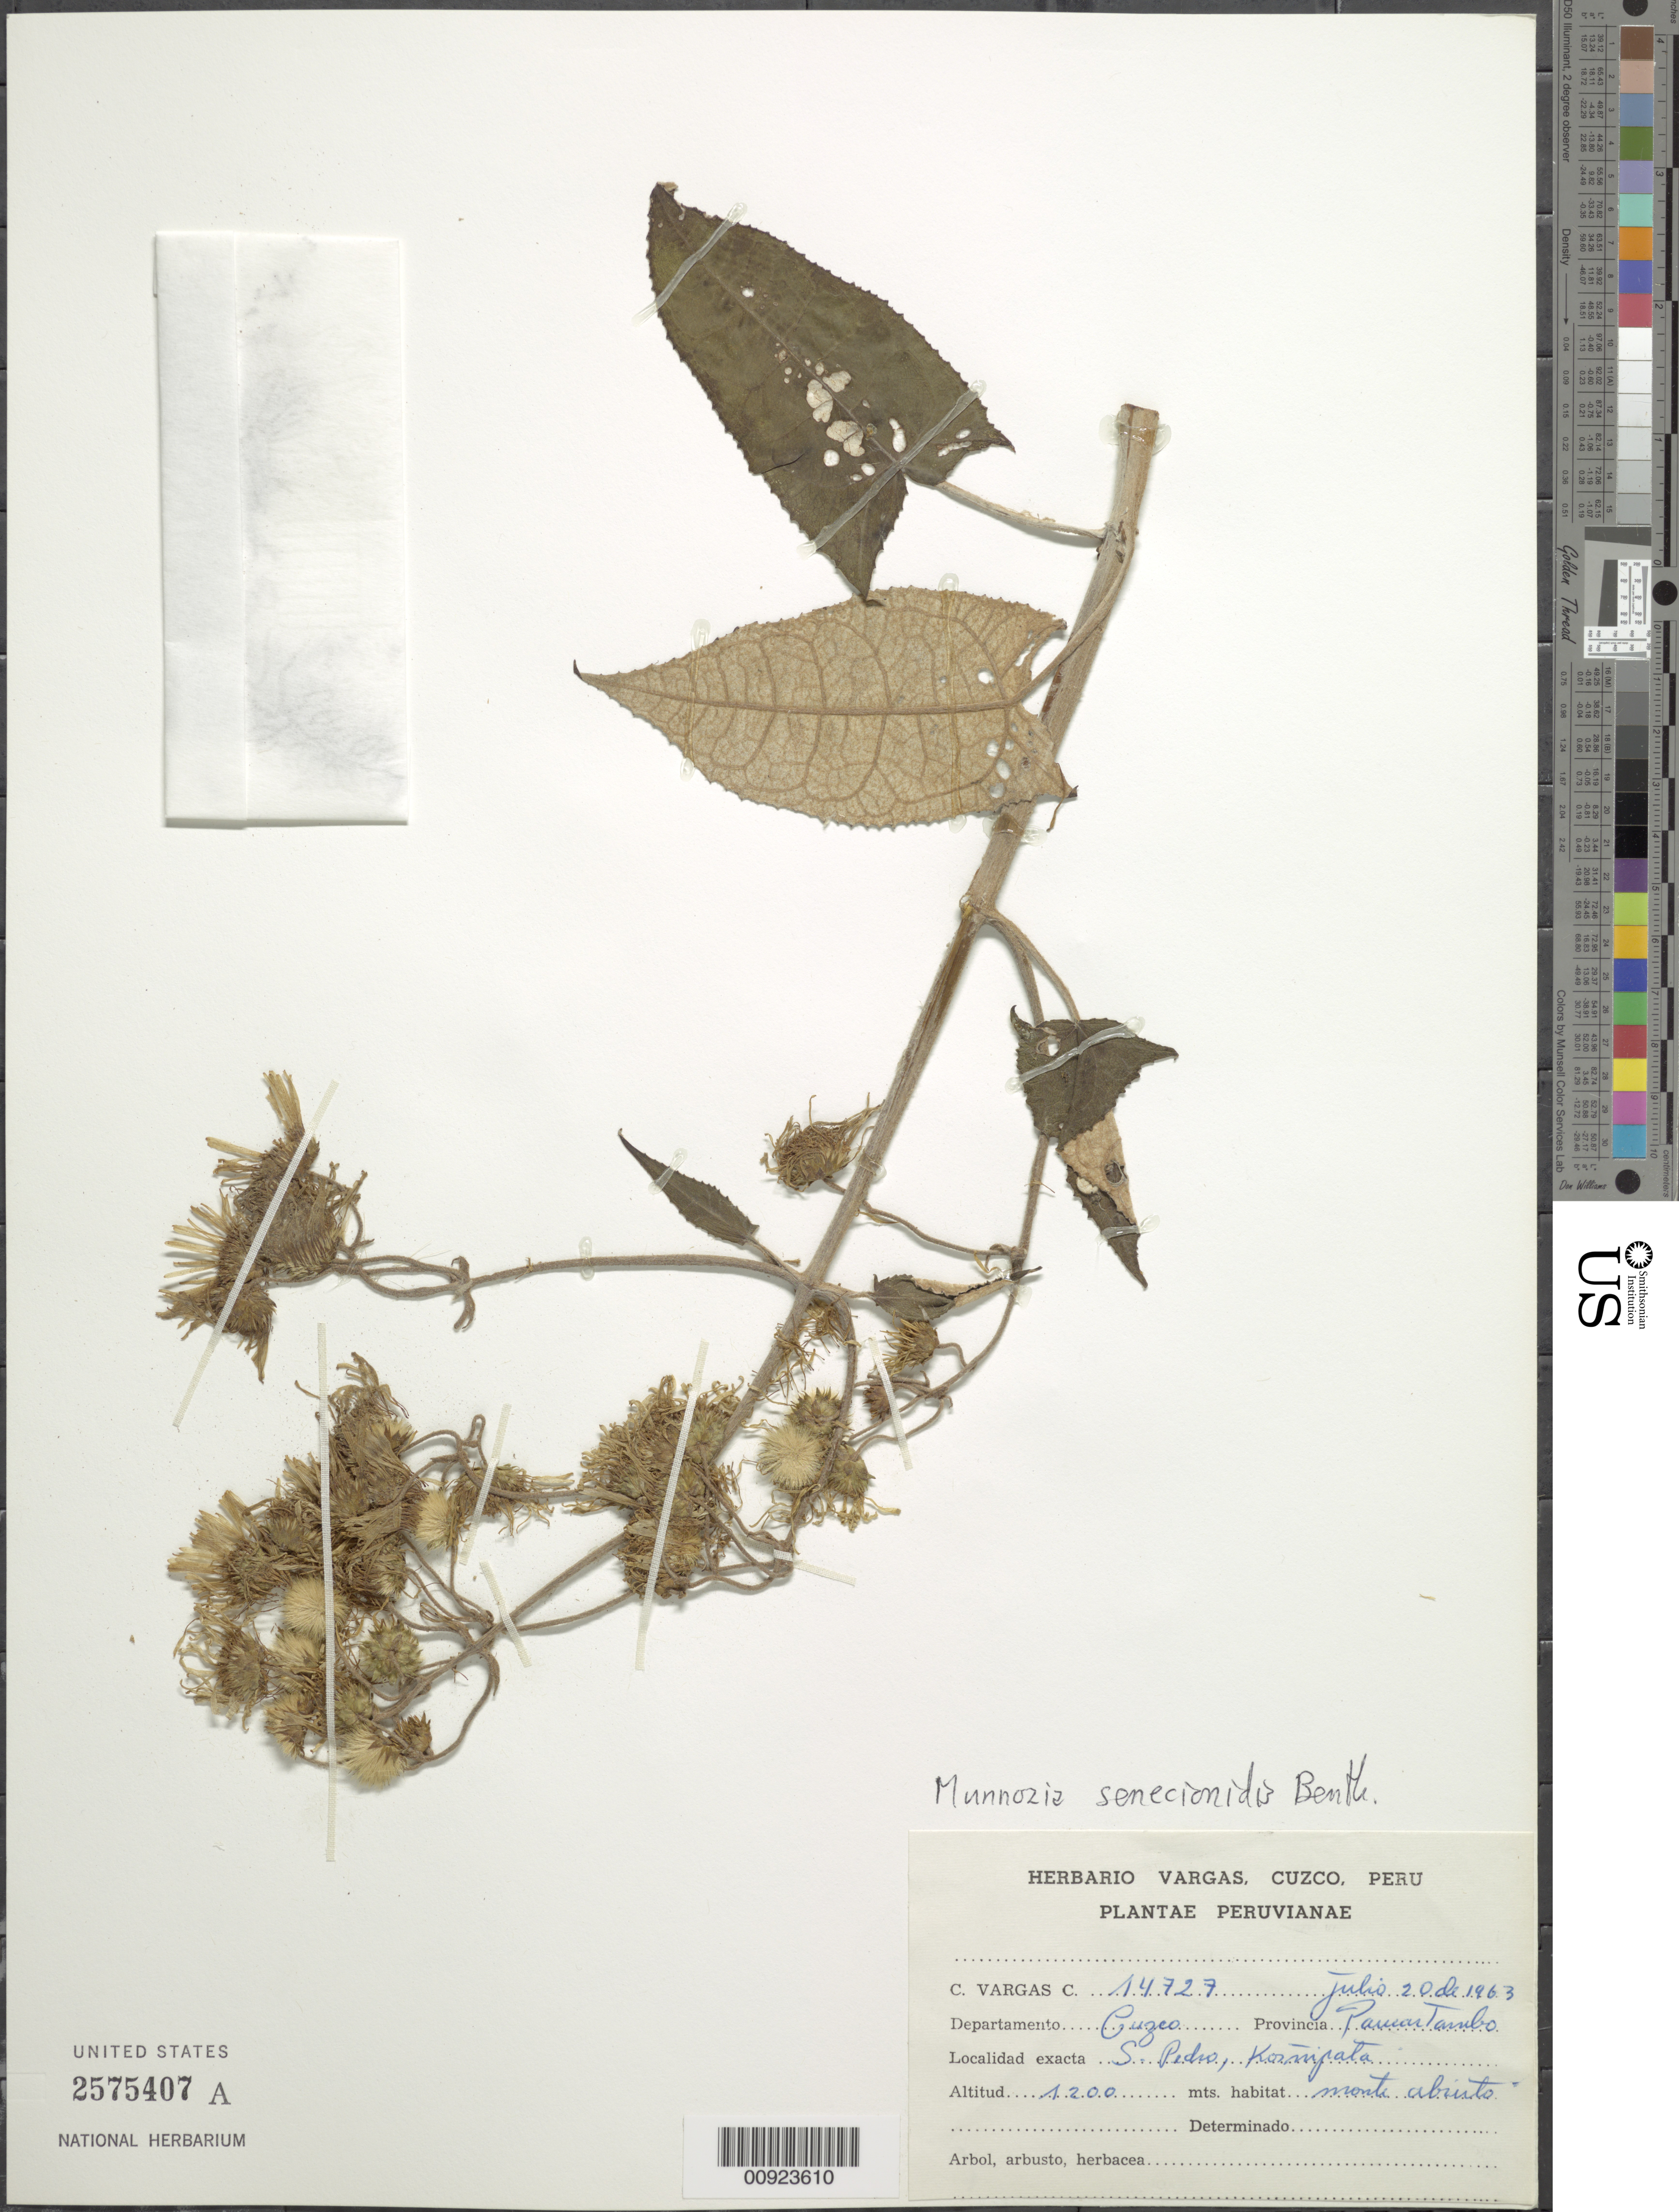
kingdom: Plantae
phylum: Tracheophyta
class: Magnoliopsida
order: Asterales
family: Asteraceae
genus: Munnozia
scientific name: Munnozia senecionidis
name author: Benth.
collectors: C. Vargas C.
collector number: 14727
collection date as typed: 20 July 1963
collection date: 1963-07-20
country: Peru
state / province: Cusco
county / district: Paucartambo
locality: San Pedro, Kornijata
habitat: mont aberito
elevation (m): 1200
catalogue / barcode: US 2575407